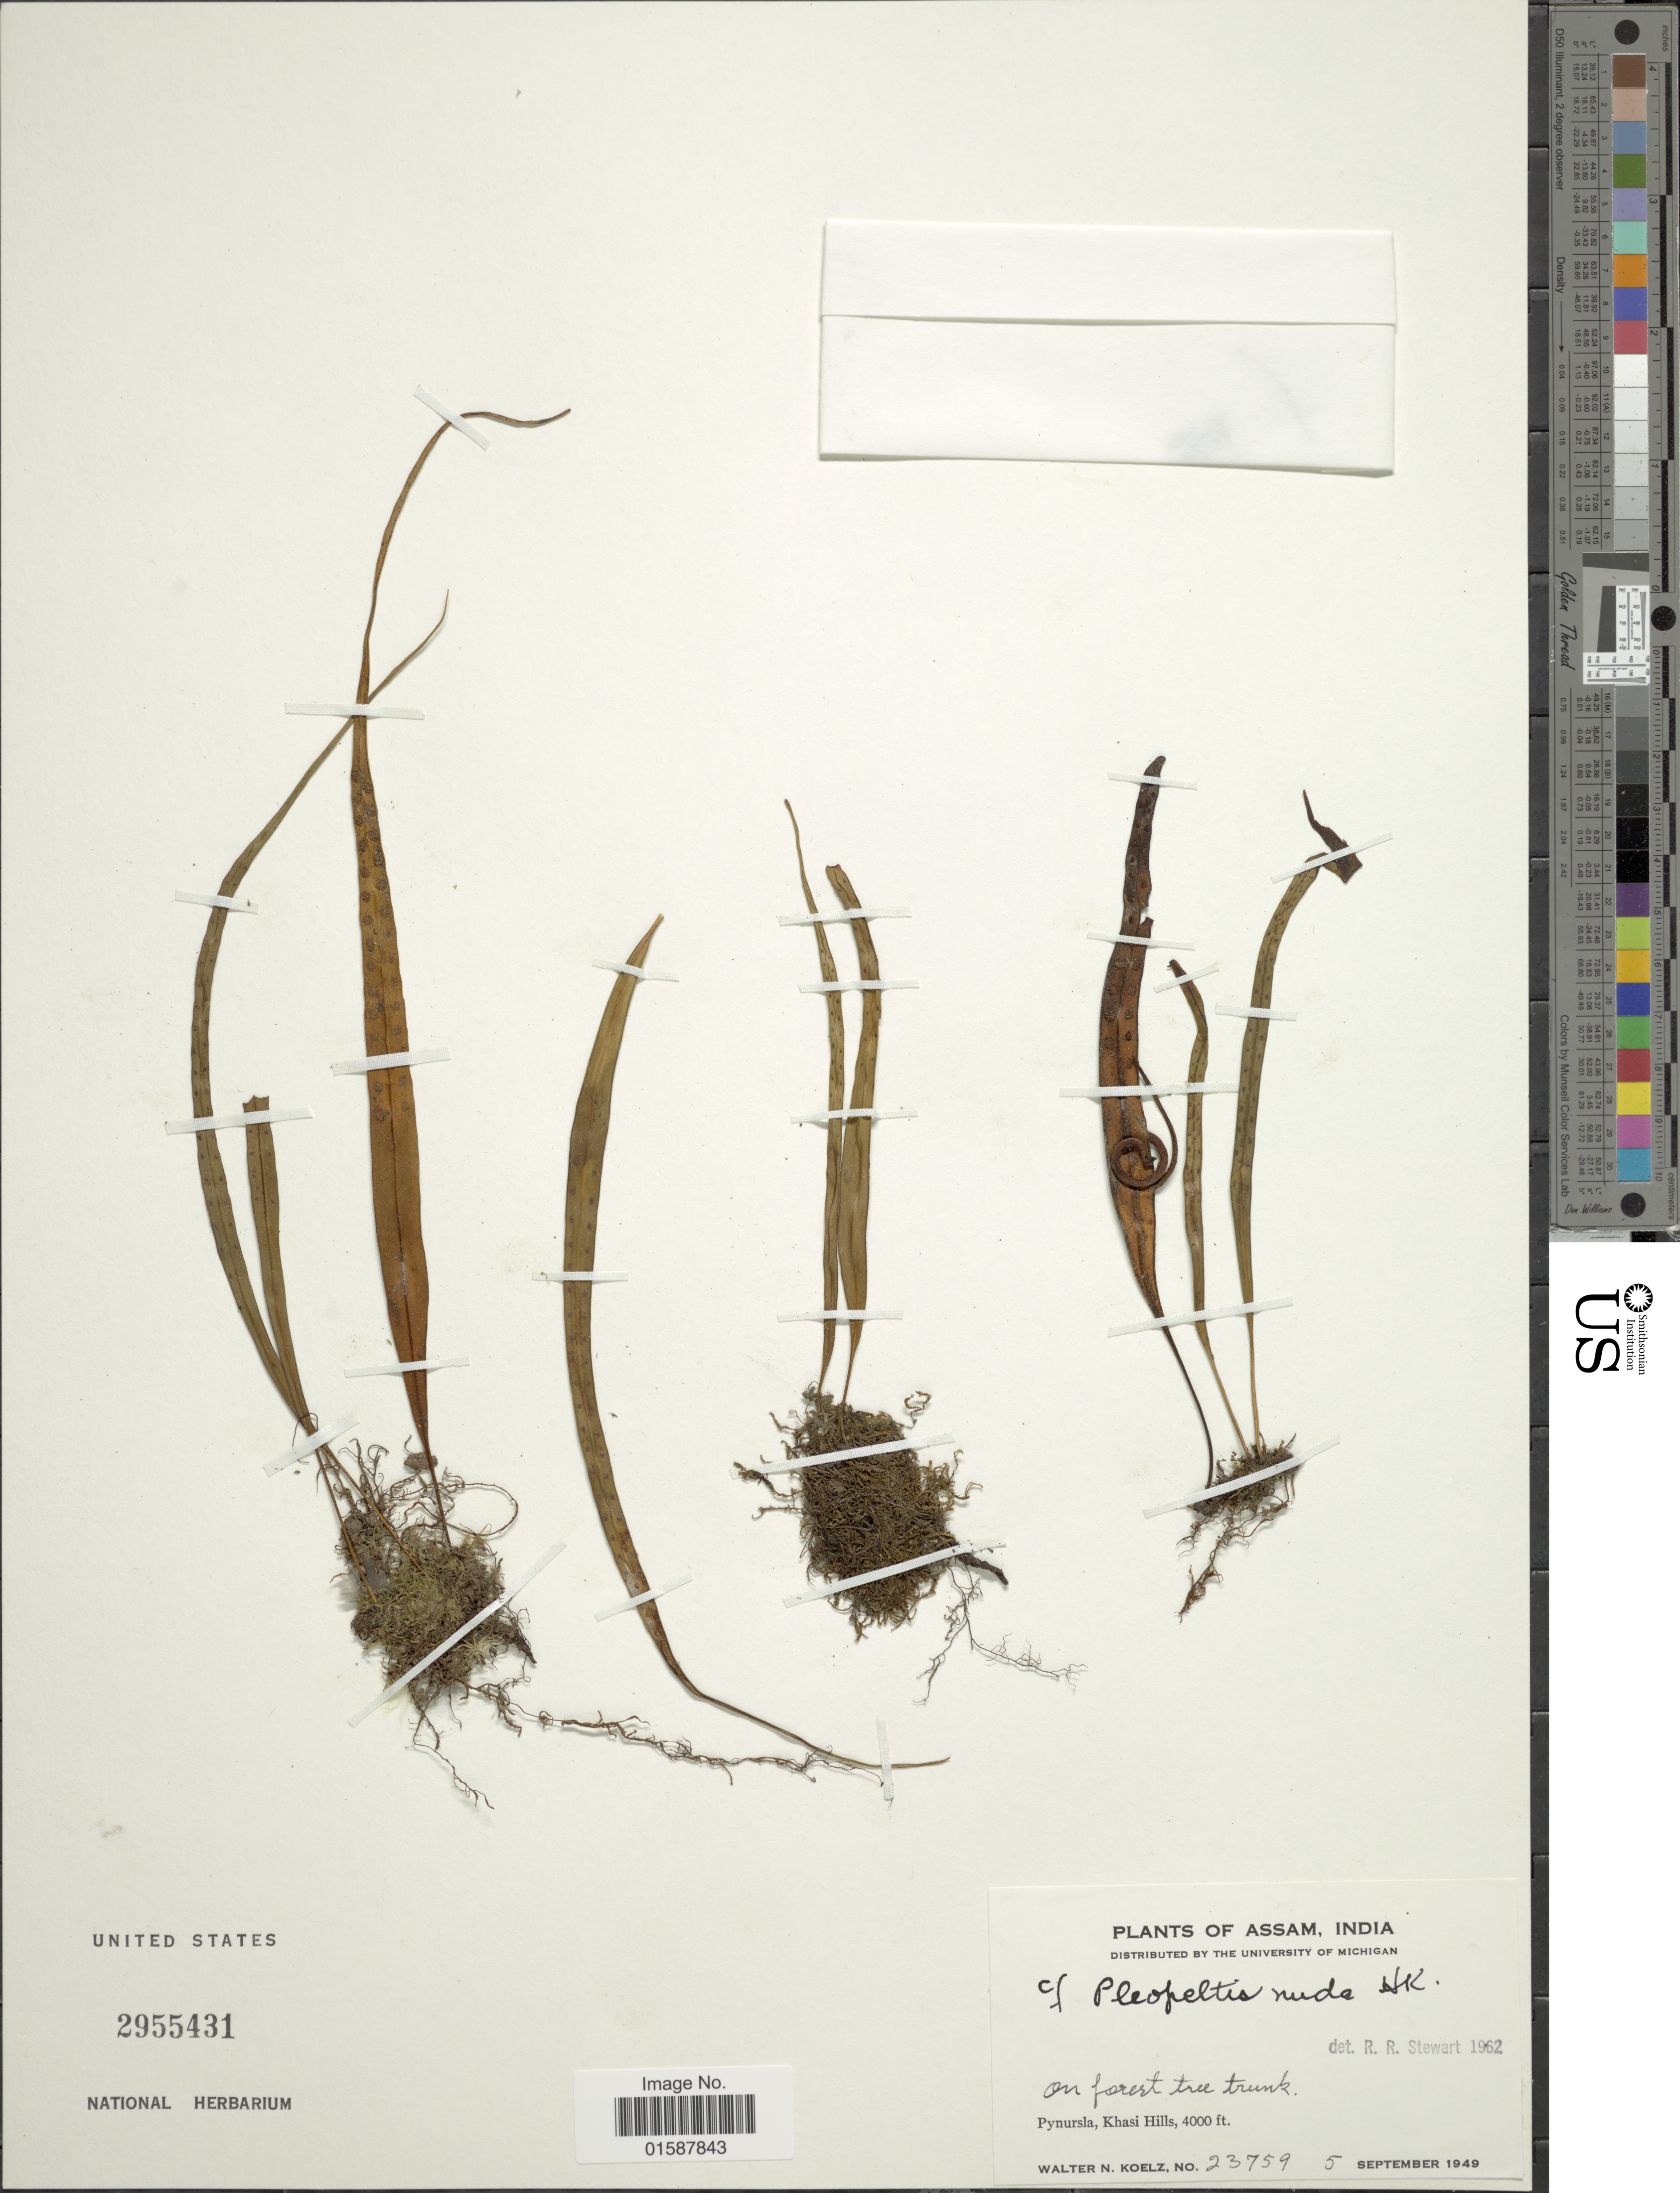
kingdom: Plantae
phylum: Tracheophyta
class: Polypodiopsida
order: Polypodiales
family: Polypodiaceae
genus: Lepisorus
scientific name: Lepisorus nuduisculum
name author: (Kunze)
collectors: W. N. Koelz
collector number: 23759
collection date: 1949-09-05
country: India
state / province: Meghalaya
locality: Pynursla, Khasi Hills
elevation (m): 1219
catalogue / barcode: US 2955431